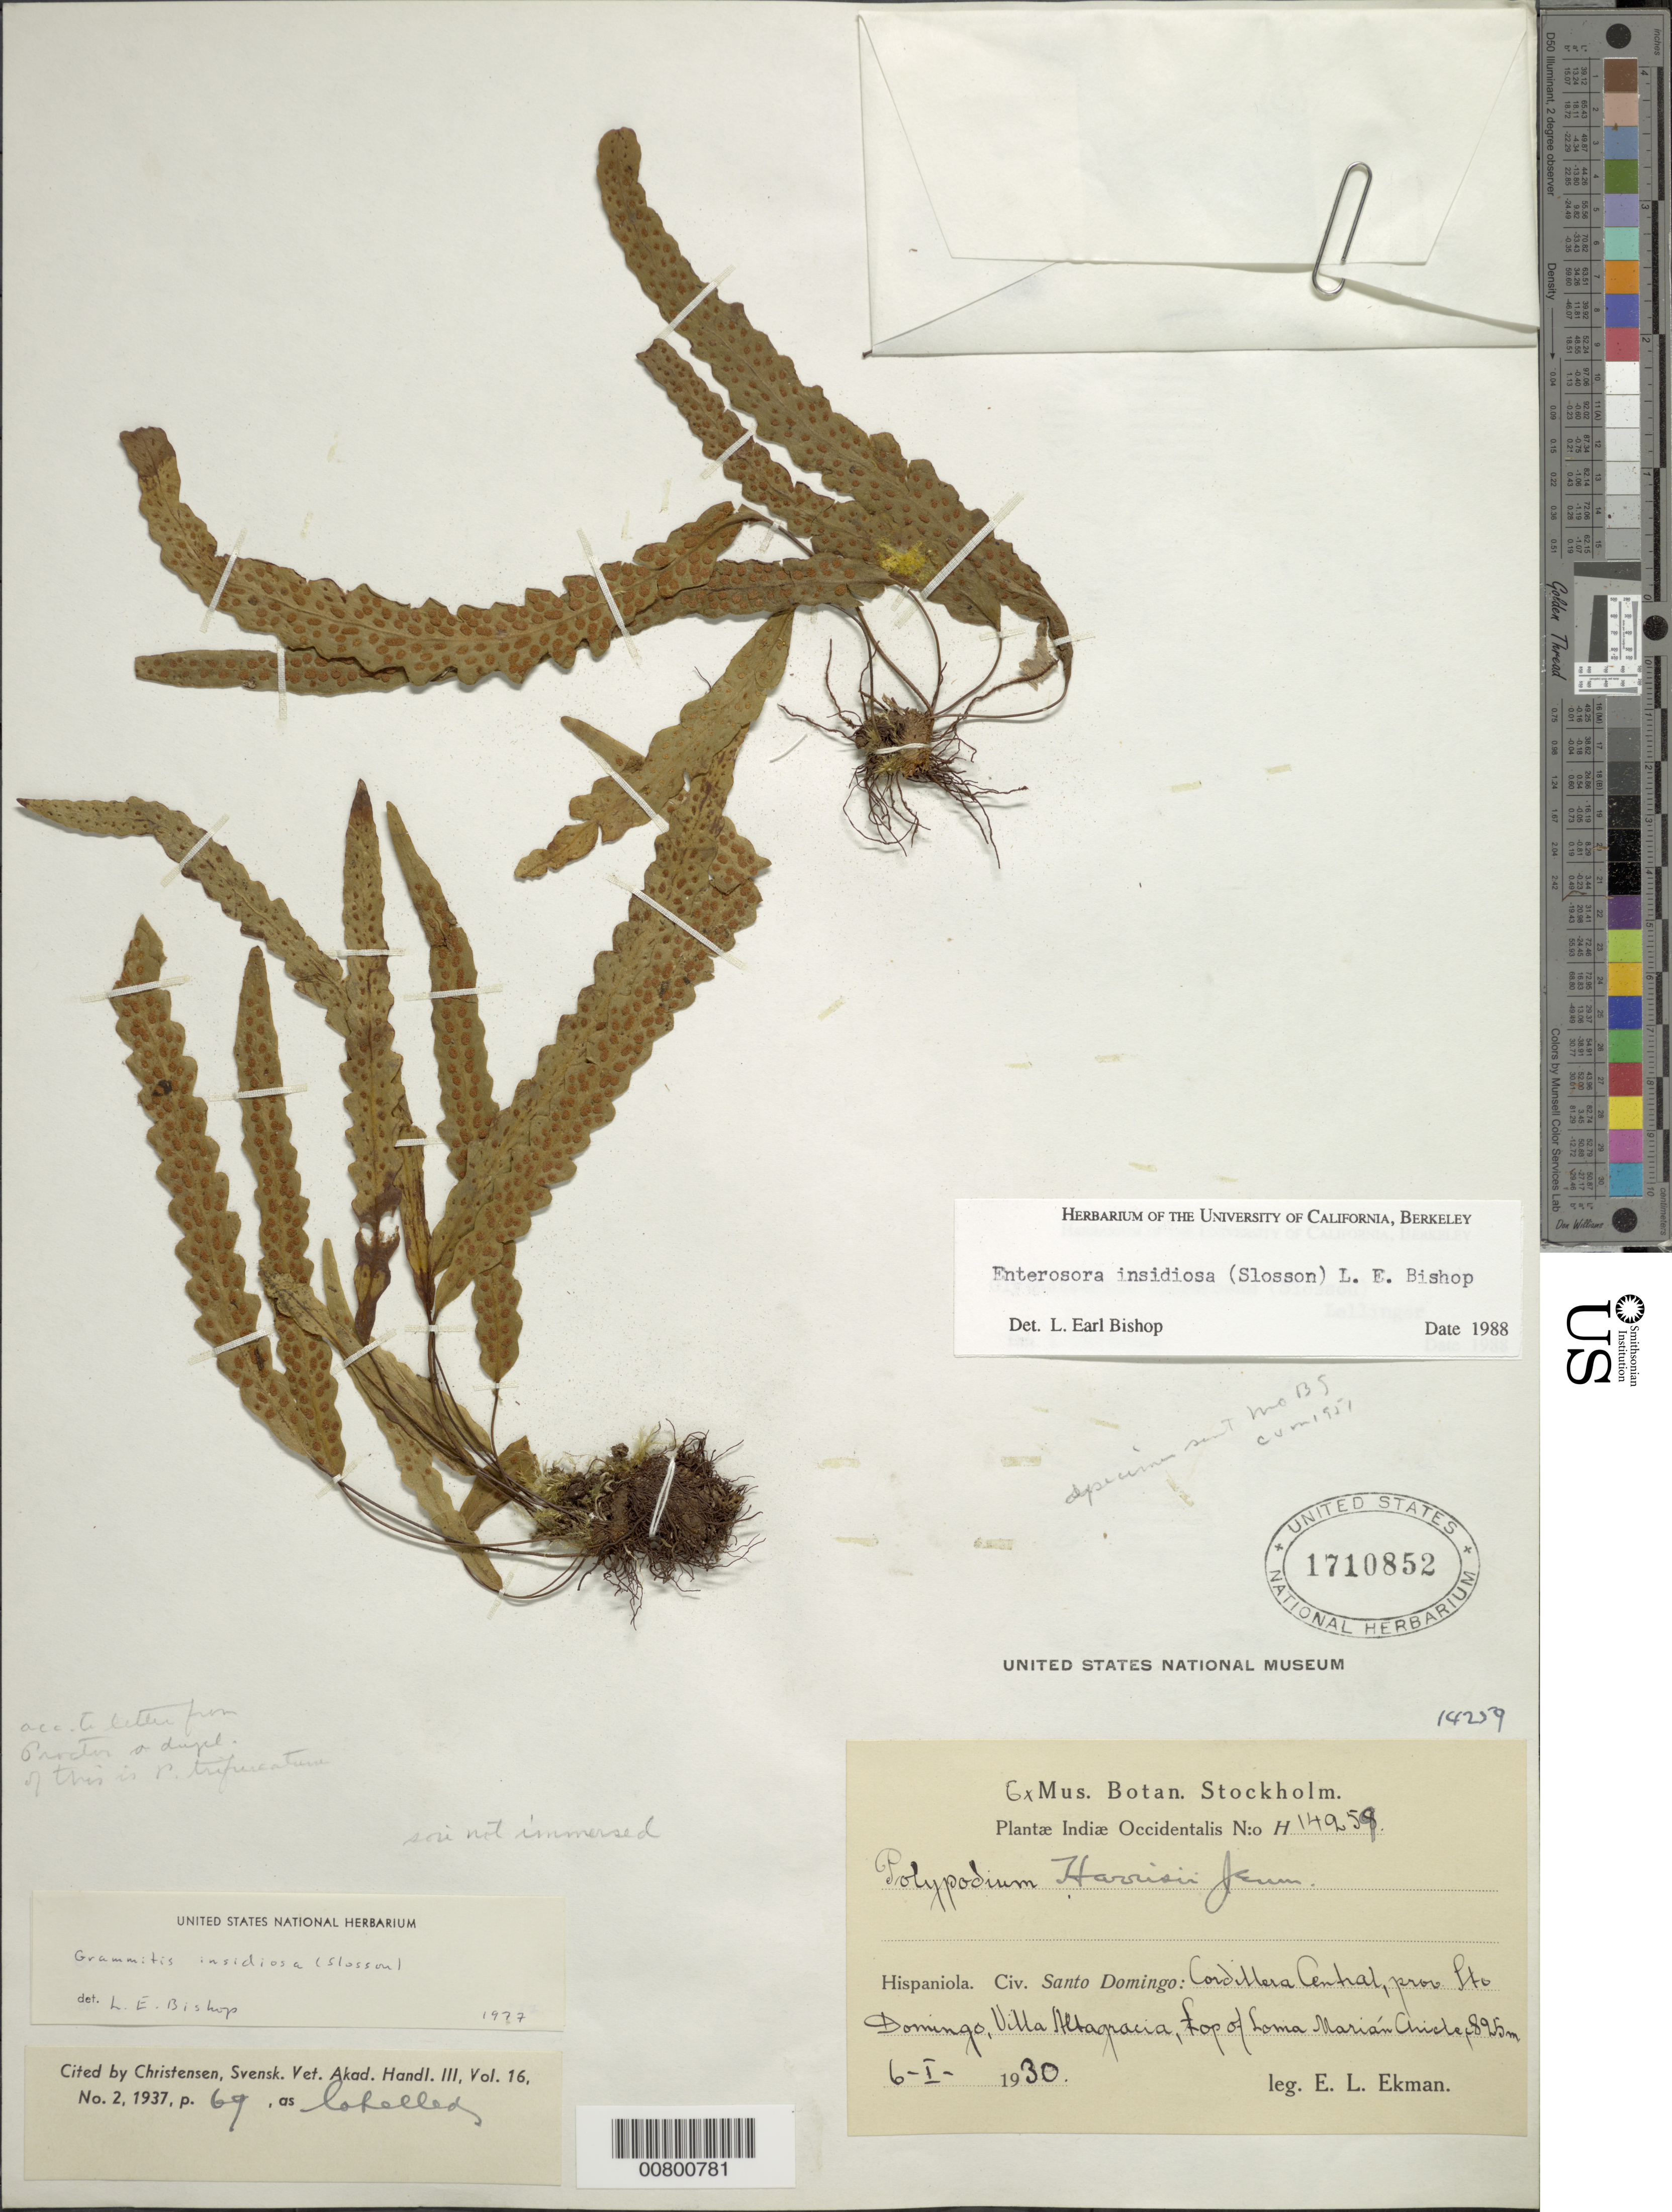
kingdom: Plantae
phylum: Tracheophyta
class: Polypodiopsida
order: Polypodiales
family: Polypodiaceae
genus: Enterosora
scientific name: Enterosora insidiosa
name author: (Slosson) L.E. Bishop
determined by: Bishop, L. E.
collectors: E. L. Ekman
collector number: H 14259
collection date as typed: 06 Jan 1930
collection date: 1930-01-06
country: Dominican Republic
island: Hispaniola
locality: Prov. Santo Domingo, Cordillera Central, Villa Altagracia, top of Loma Marián Chicle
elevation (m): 895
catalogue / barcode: US 1710852